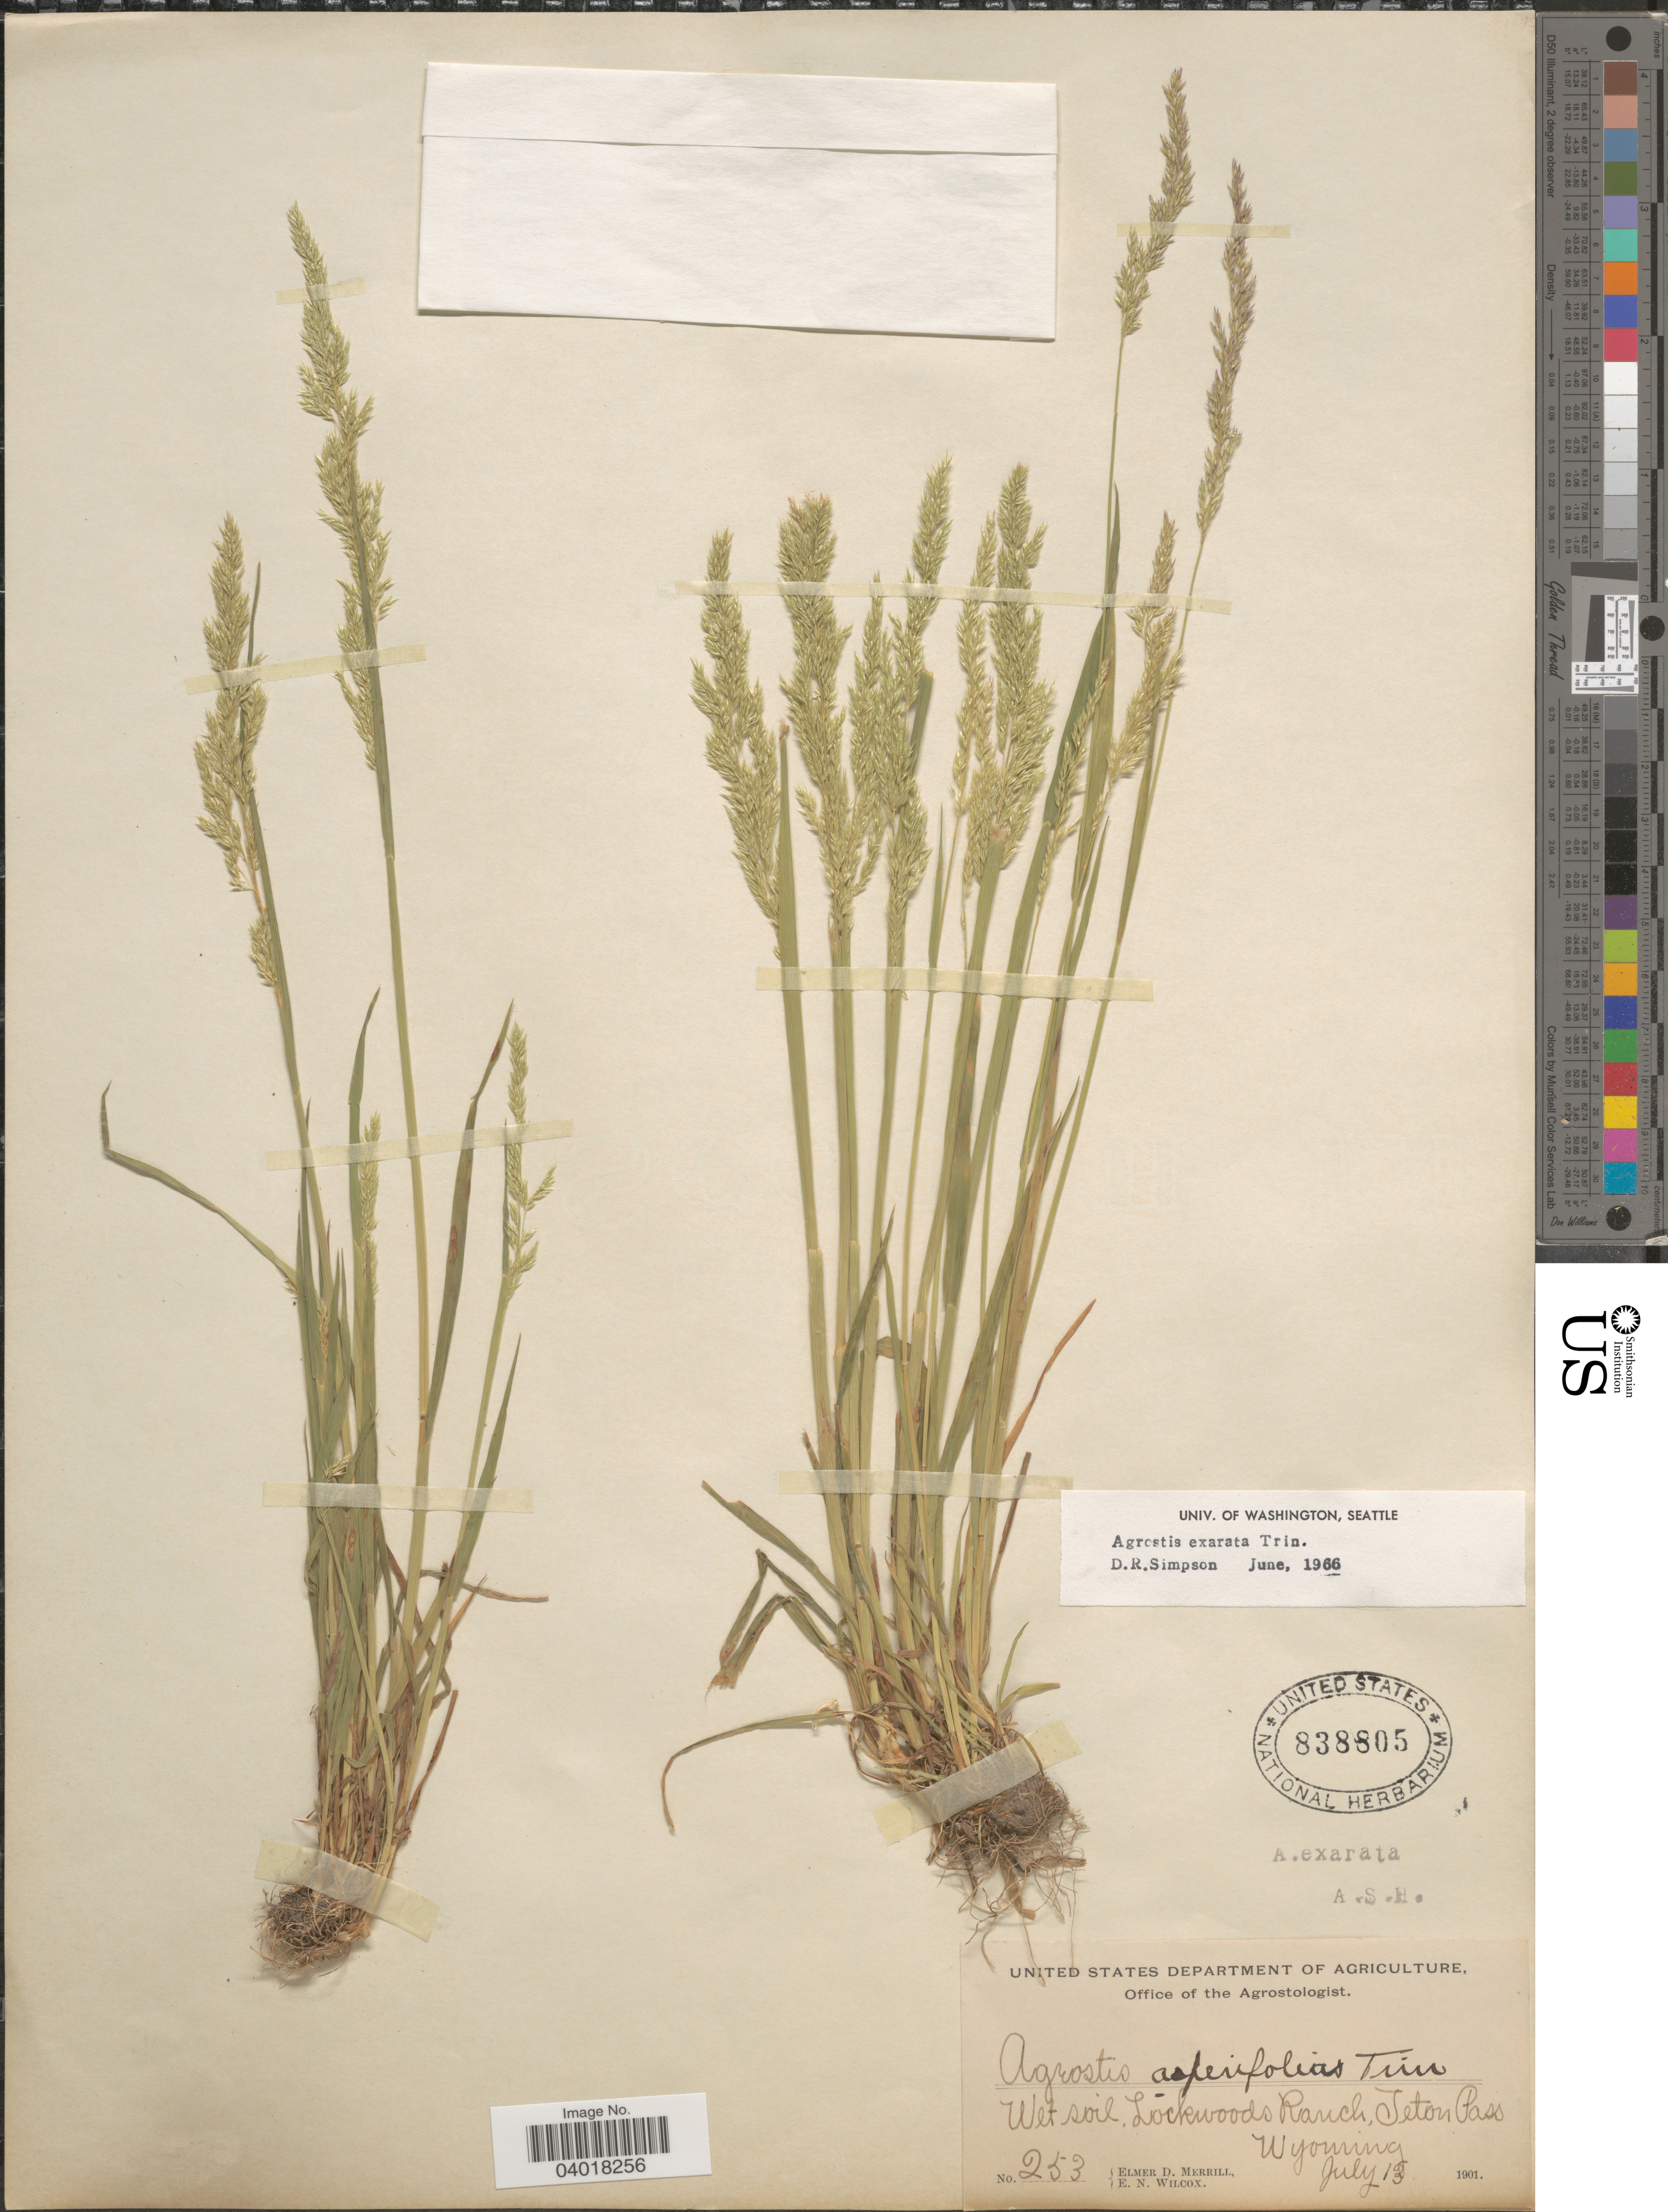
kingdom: Plantae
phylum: Tracheophyta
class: Liliopsida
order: Poales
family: Poaceae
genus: Agrostis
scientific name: Agrostis exarata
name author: Trin.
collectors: E. D. Merrill & E. Wilcox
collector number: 253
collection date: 1901-07-13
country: United States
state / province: Wyoming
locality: Wet soil. Lockwoods Ranch, Teton Pass.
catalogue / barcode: US 838805